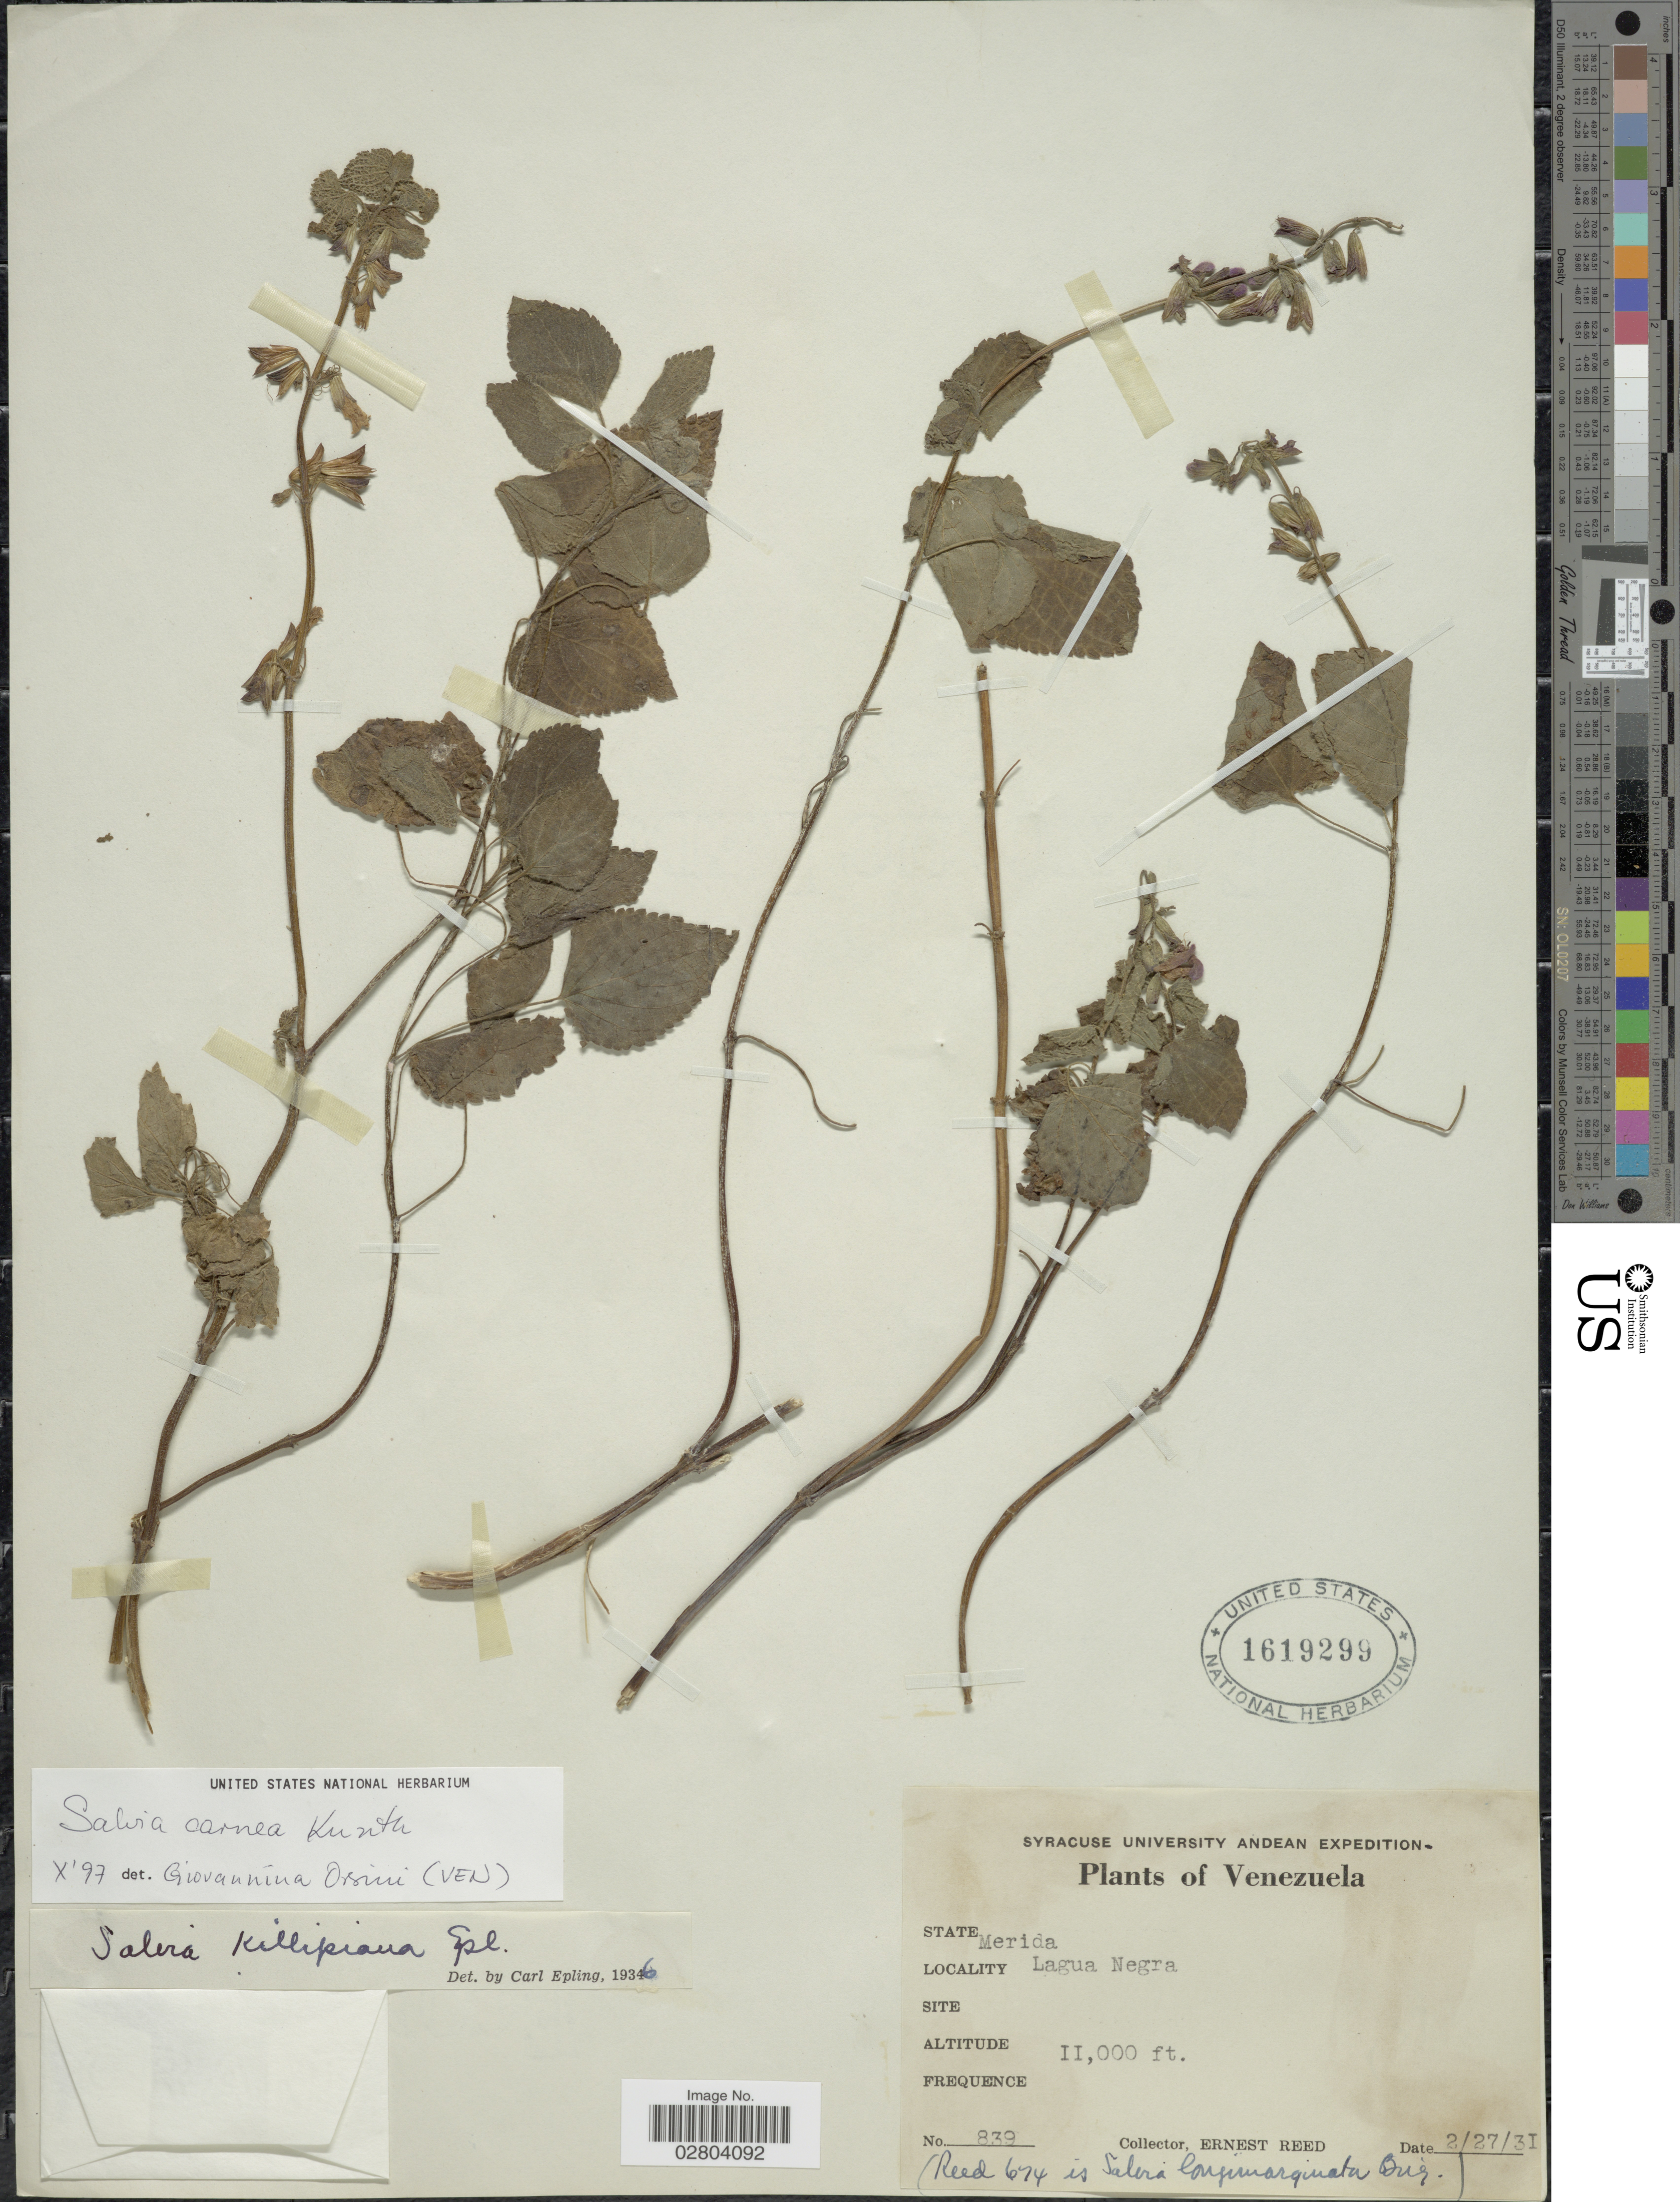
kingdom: Plantae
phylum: Tracheophyta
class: Magnoliopsida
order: Lamiales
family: Lamiaceae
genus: Salvia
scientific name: Salvia carnea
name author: Kunth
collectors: E. Reed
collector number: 839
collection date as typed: Transcribed d/m/y: 27/2/31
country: Venezuela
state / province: Mérida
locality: Lagua Negra.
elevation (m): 3353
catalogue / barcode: US 1619299